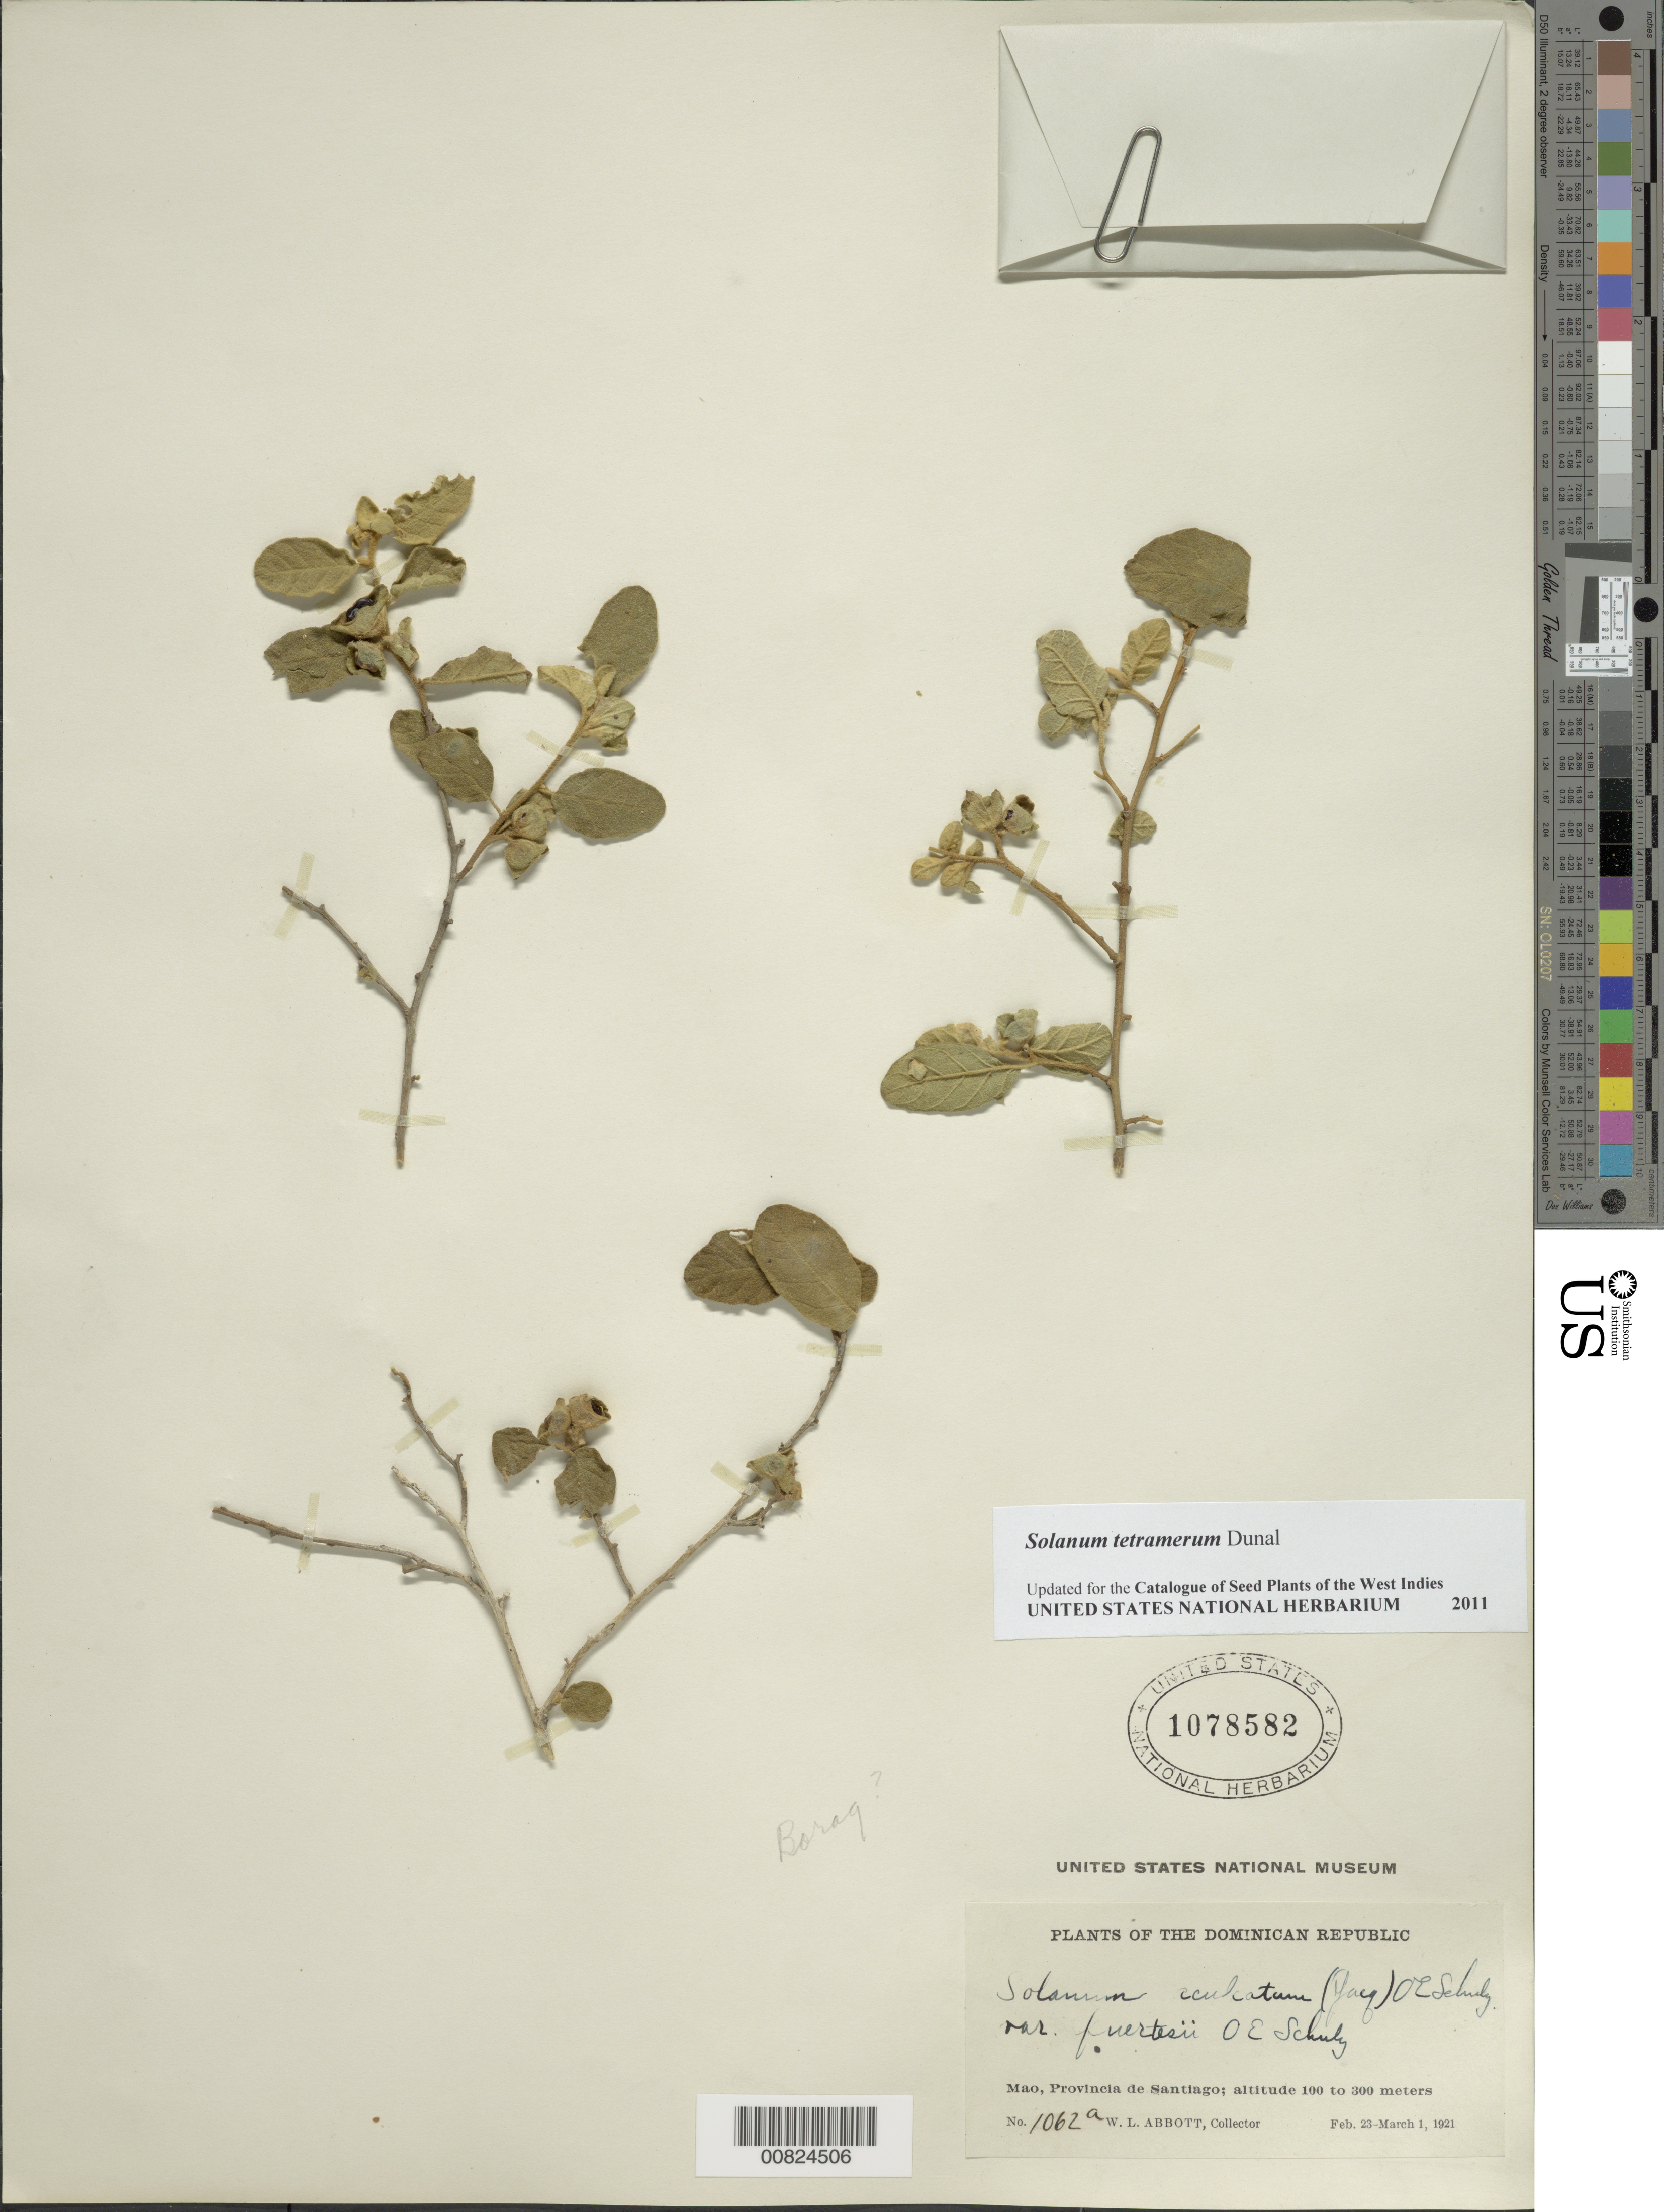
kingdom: Plantae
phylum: Tracheophyta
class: Magnoliopsida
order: Solanales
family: Solanaceae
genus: Solanum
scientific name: Solanum aquartia var. fuertesii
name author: (O.E. Schulz) Alain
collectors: W. L. Abbott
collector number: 1062A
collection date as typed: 23 Feb 1921 to 01 Mar 1921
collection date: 1921-02-23/1921-03-01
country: Dominican Republic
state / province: Santiago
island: Hispaniola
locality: Mao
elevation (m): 100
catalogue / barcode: US 1078582